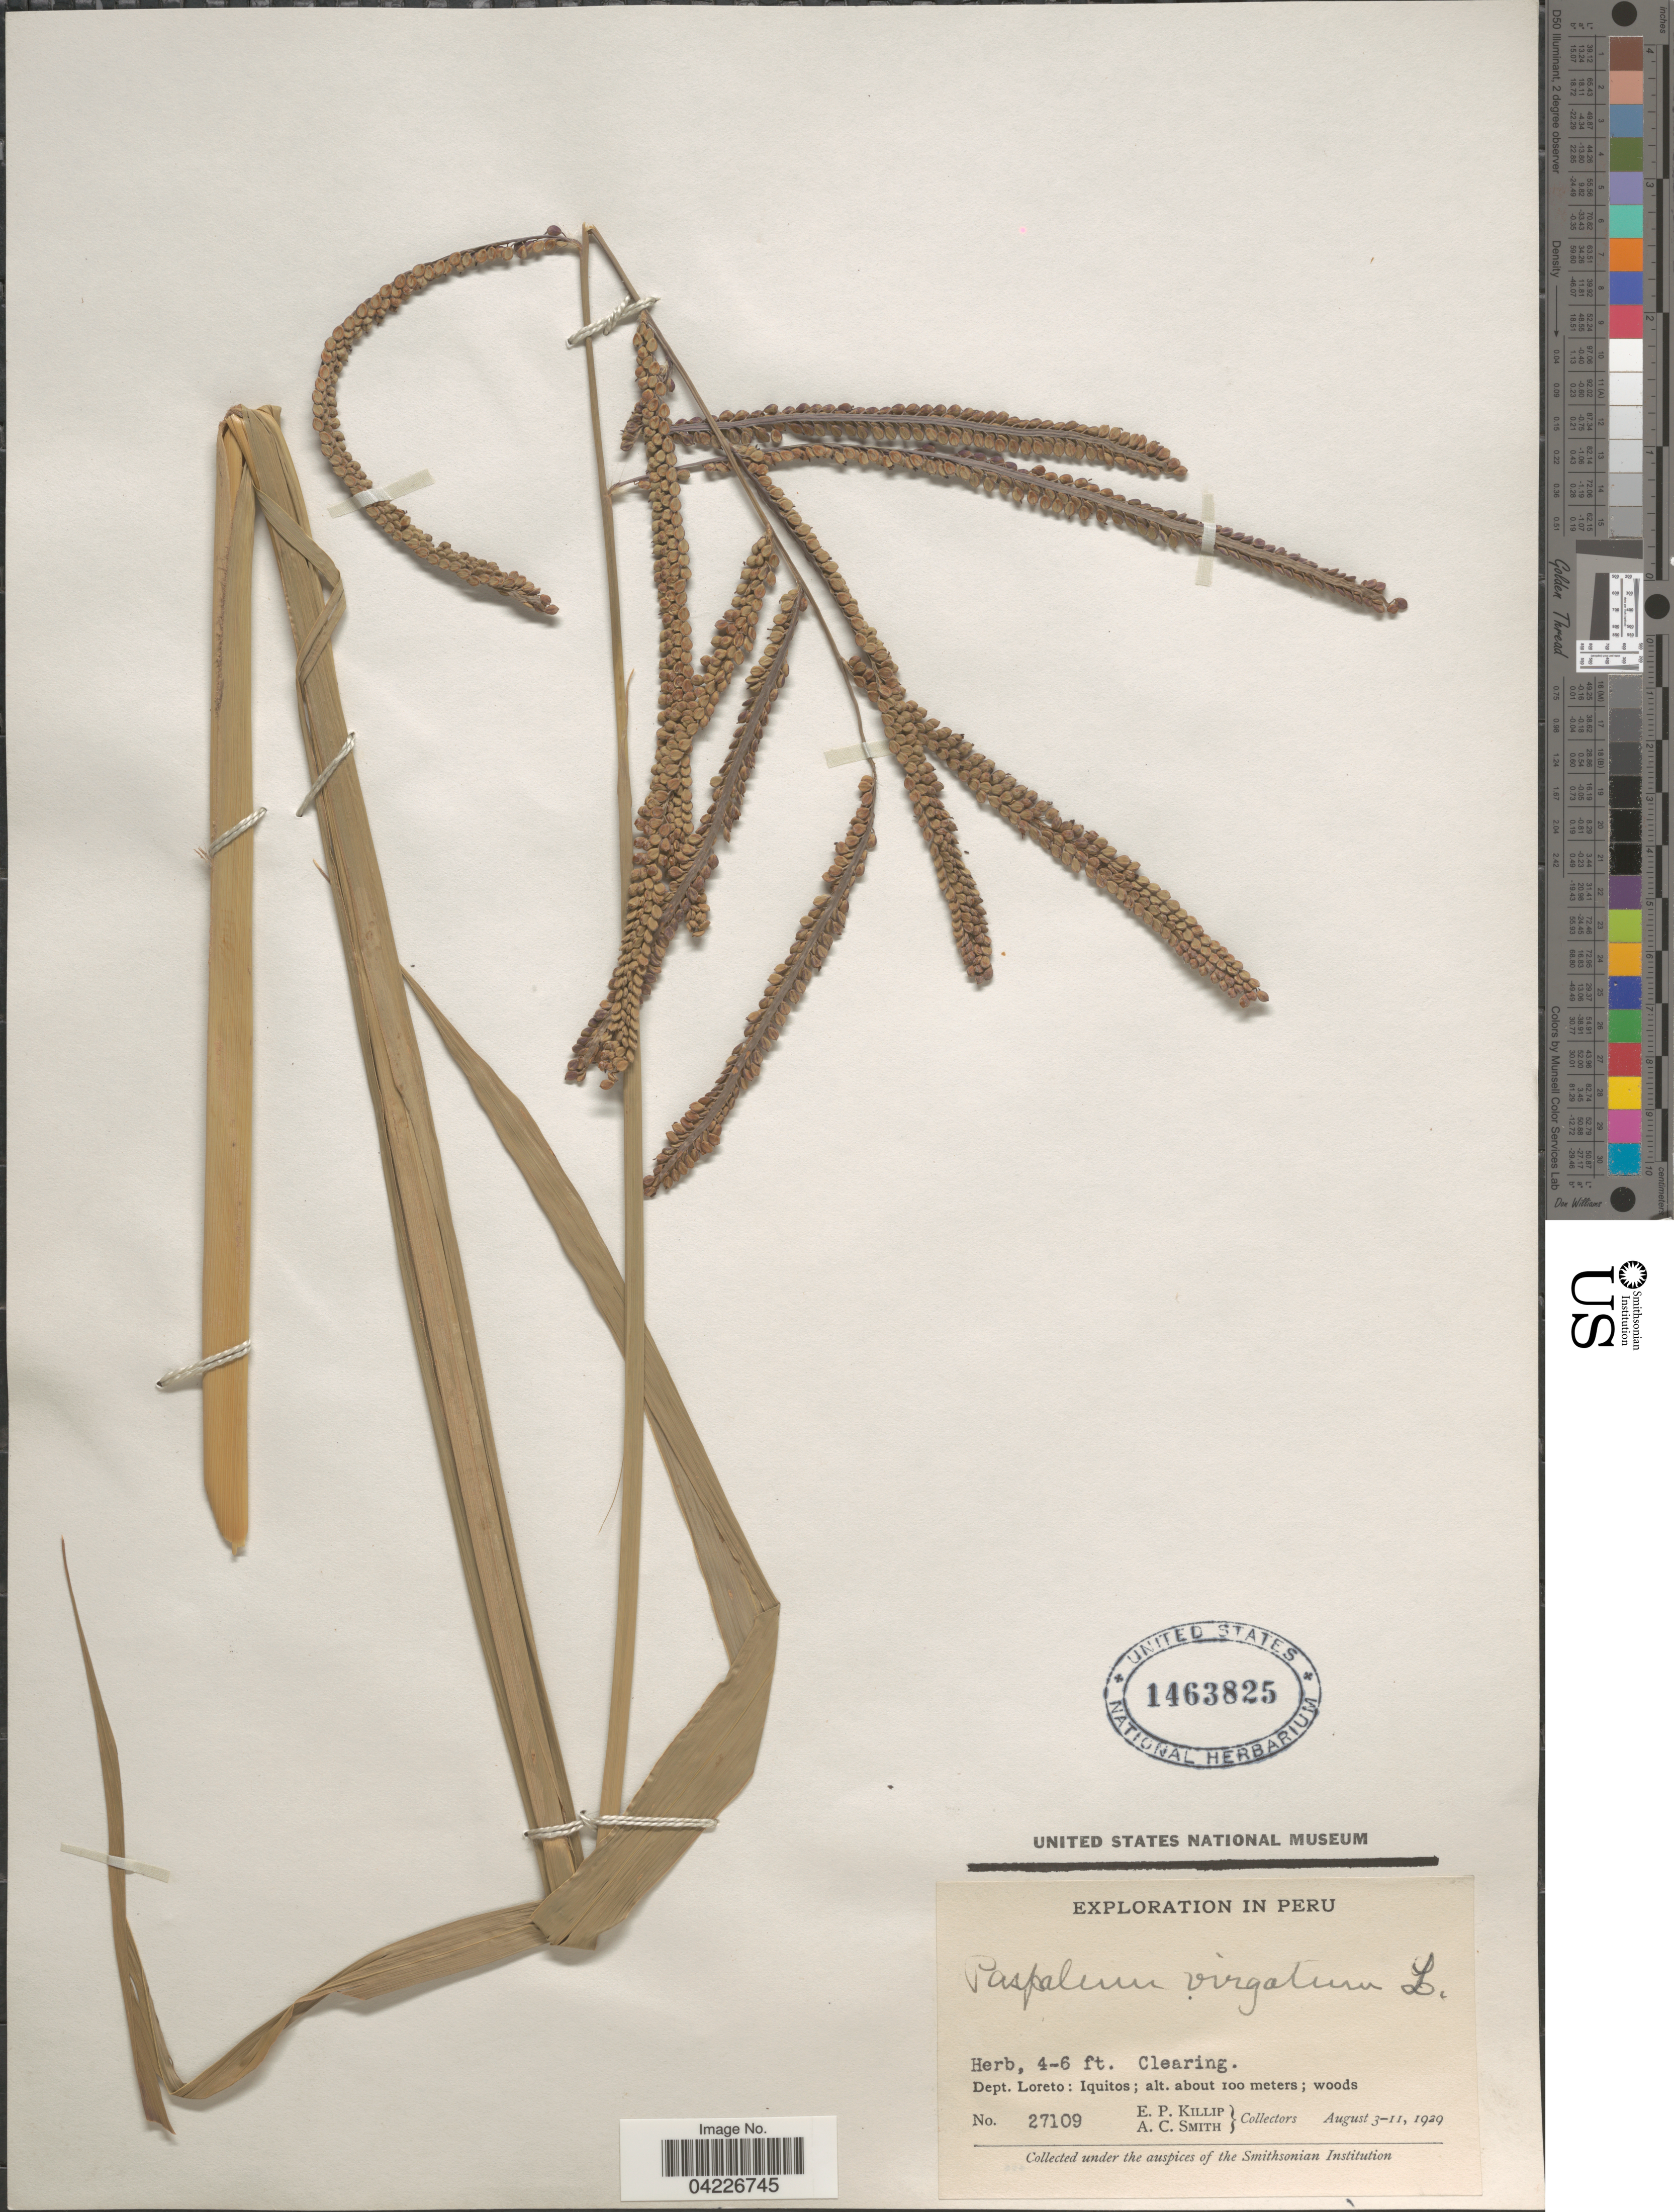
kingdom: Plantae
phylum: Tracheophyta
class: Liliopsida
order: Poales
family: Poaceae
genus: Paspalum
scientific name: Paspalum virgatum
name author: L.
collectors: E. P. Killip & A. C. Smith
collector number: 27109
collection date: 1929-08-03/1929-08-11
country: Peru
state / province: Loreto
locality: Exploration in Peru. Dept. Loreto: Iquitos.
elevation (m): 100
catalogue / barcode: US 1463825